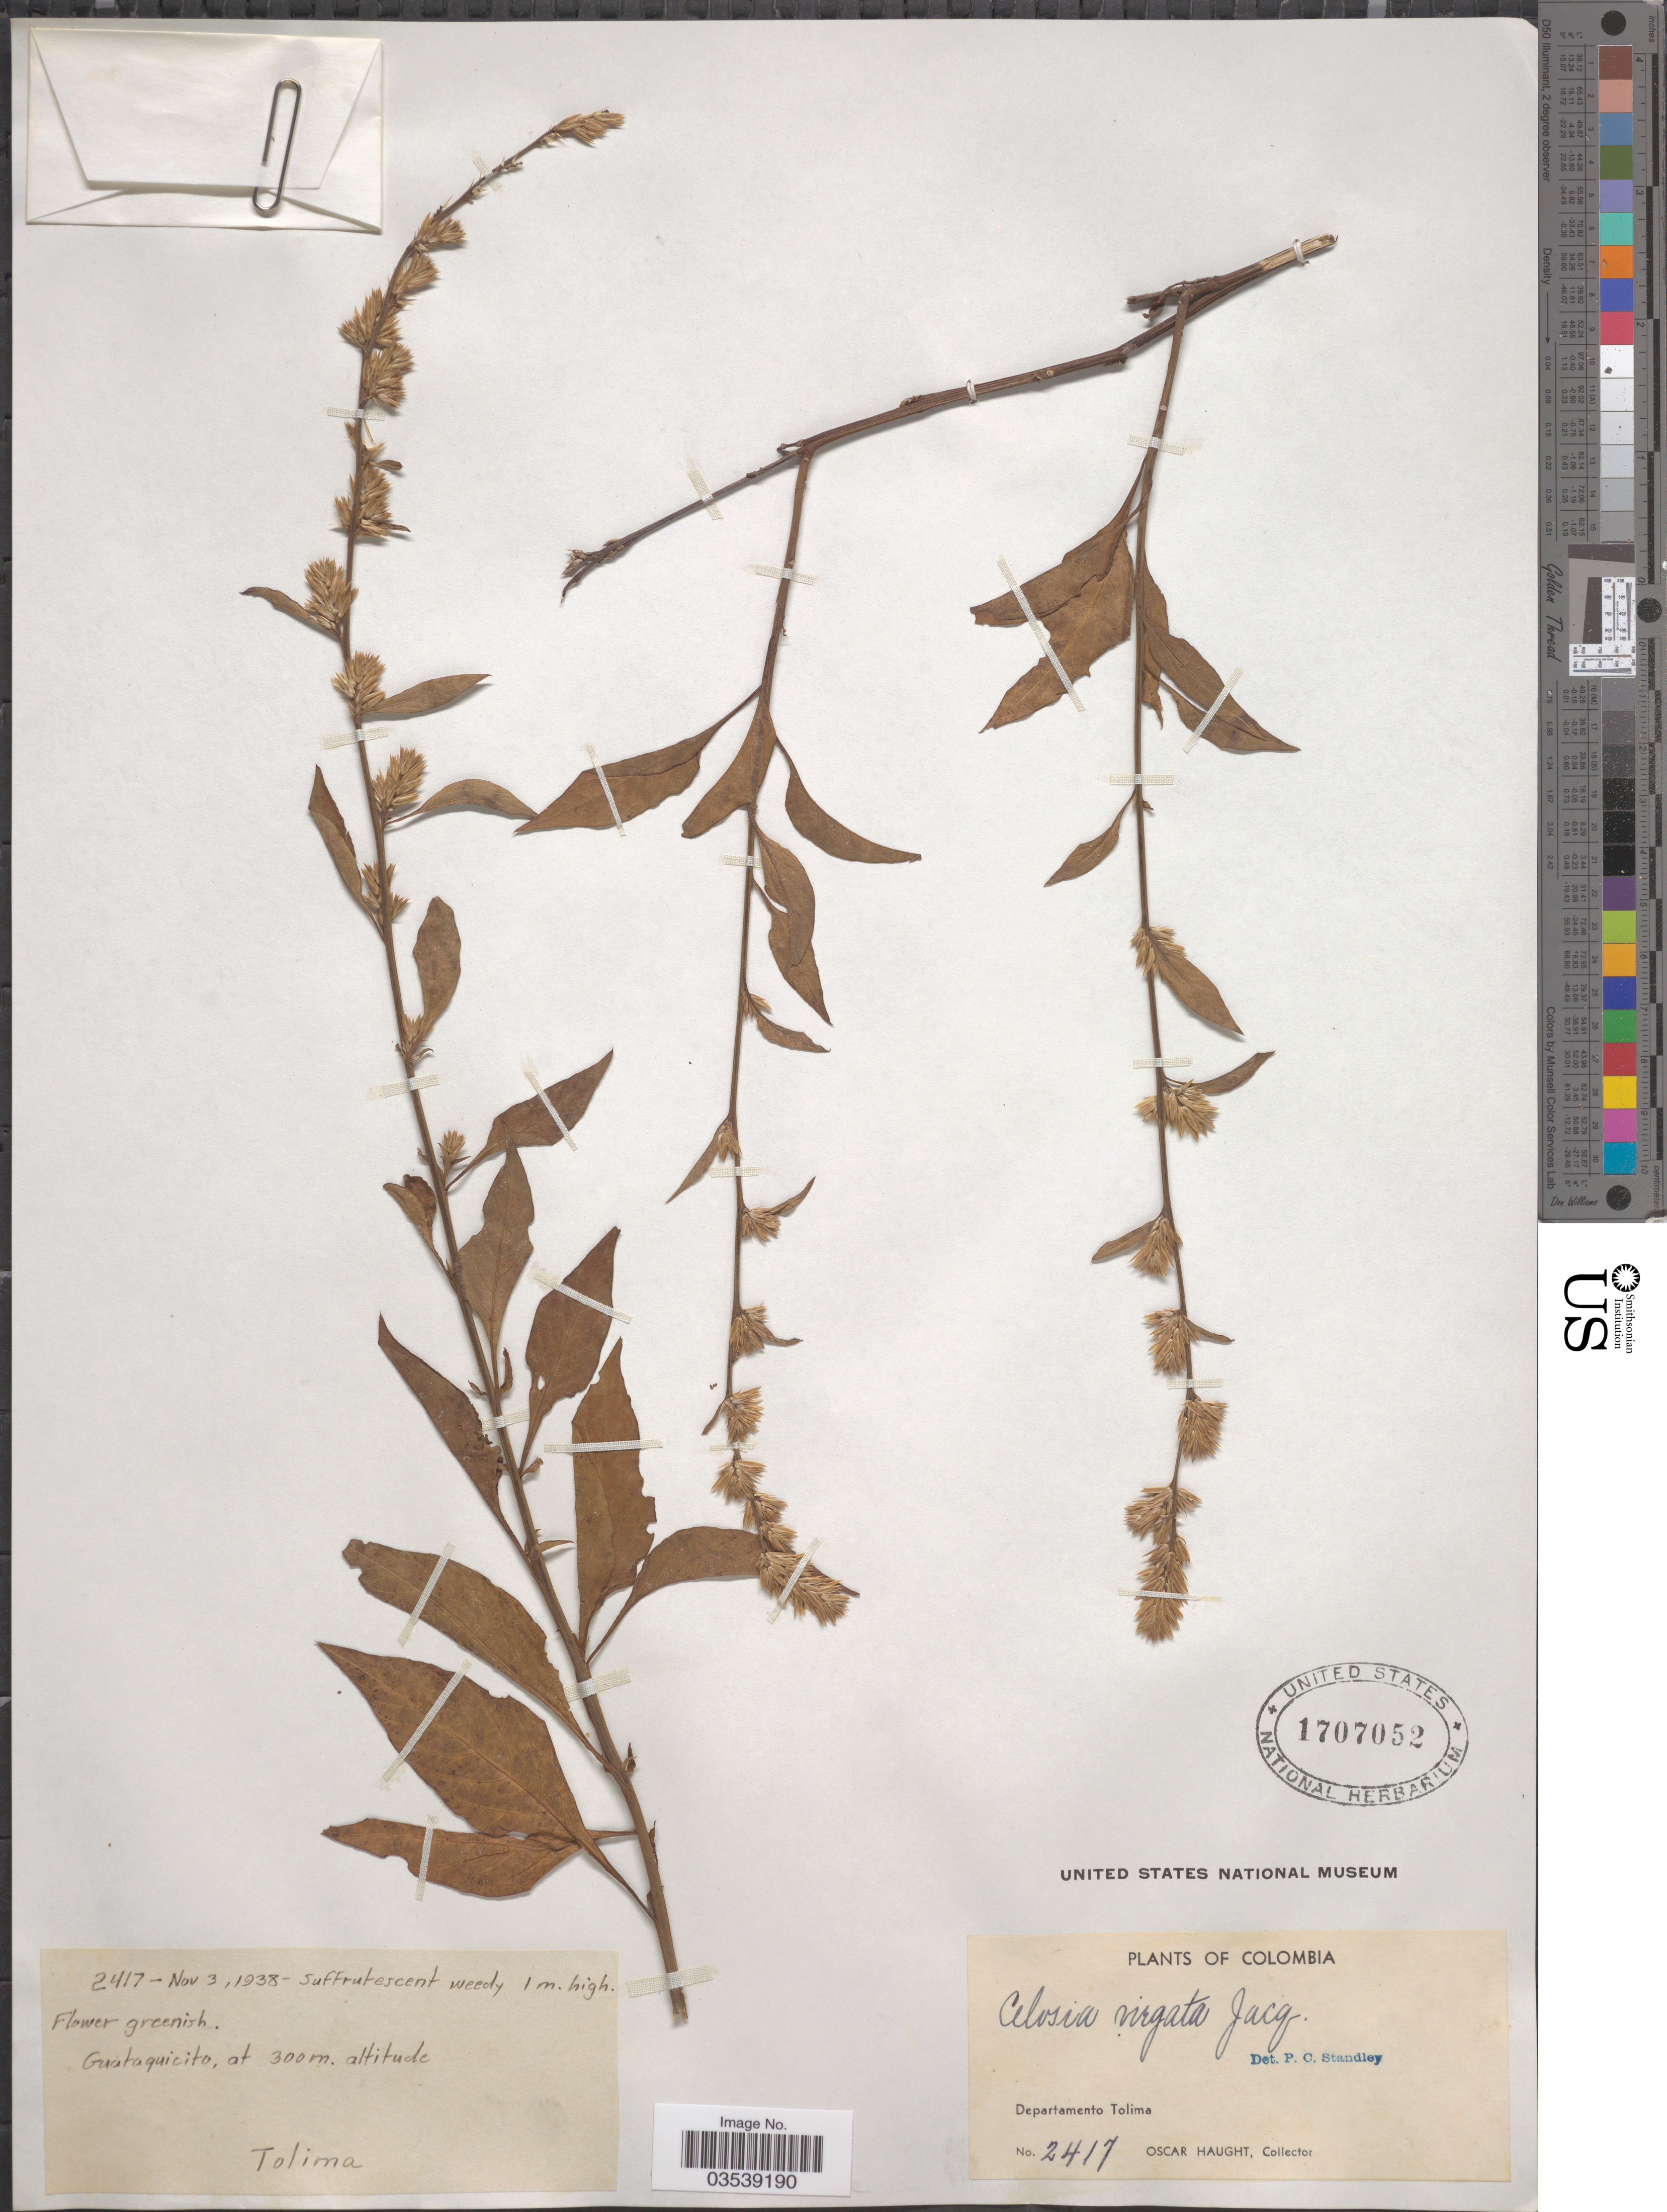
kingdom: Plantae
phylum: Tracheophyta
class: Magnoliopsida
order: Caryophyllales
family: Amaranthaceae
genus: Celosia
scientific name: Celosia virgata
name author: Jacq.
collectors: O. L. Haught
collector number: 2417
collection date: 1938-11-03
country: Colombia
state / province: Tolima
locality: Guataquicito. Departamento Tolima.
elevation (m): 300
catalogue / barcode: US 1707052